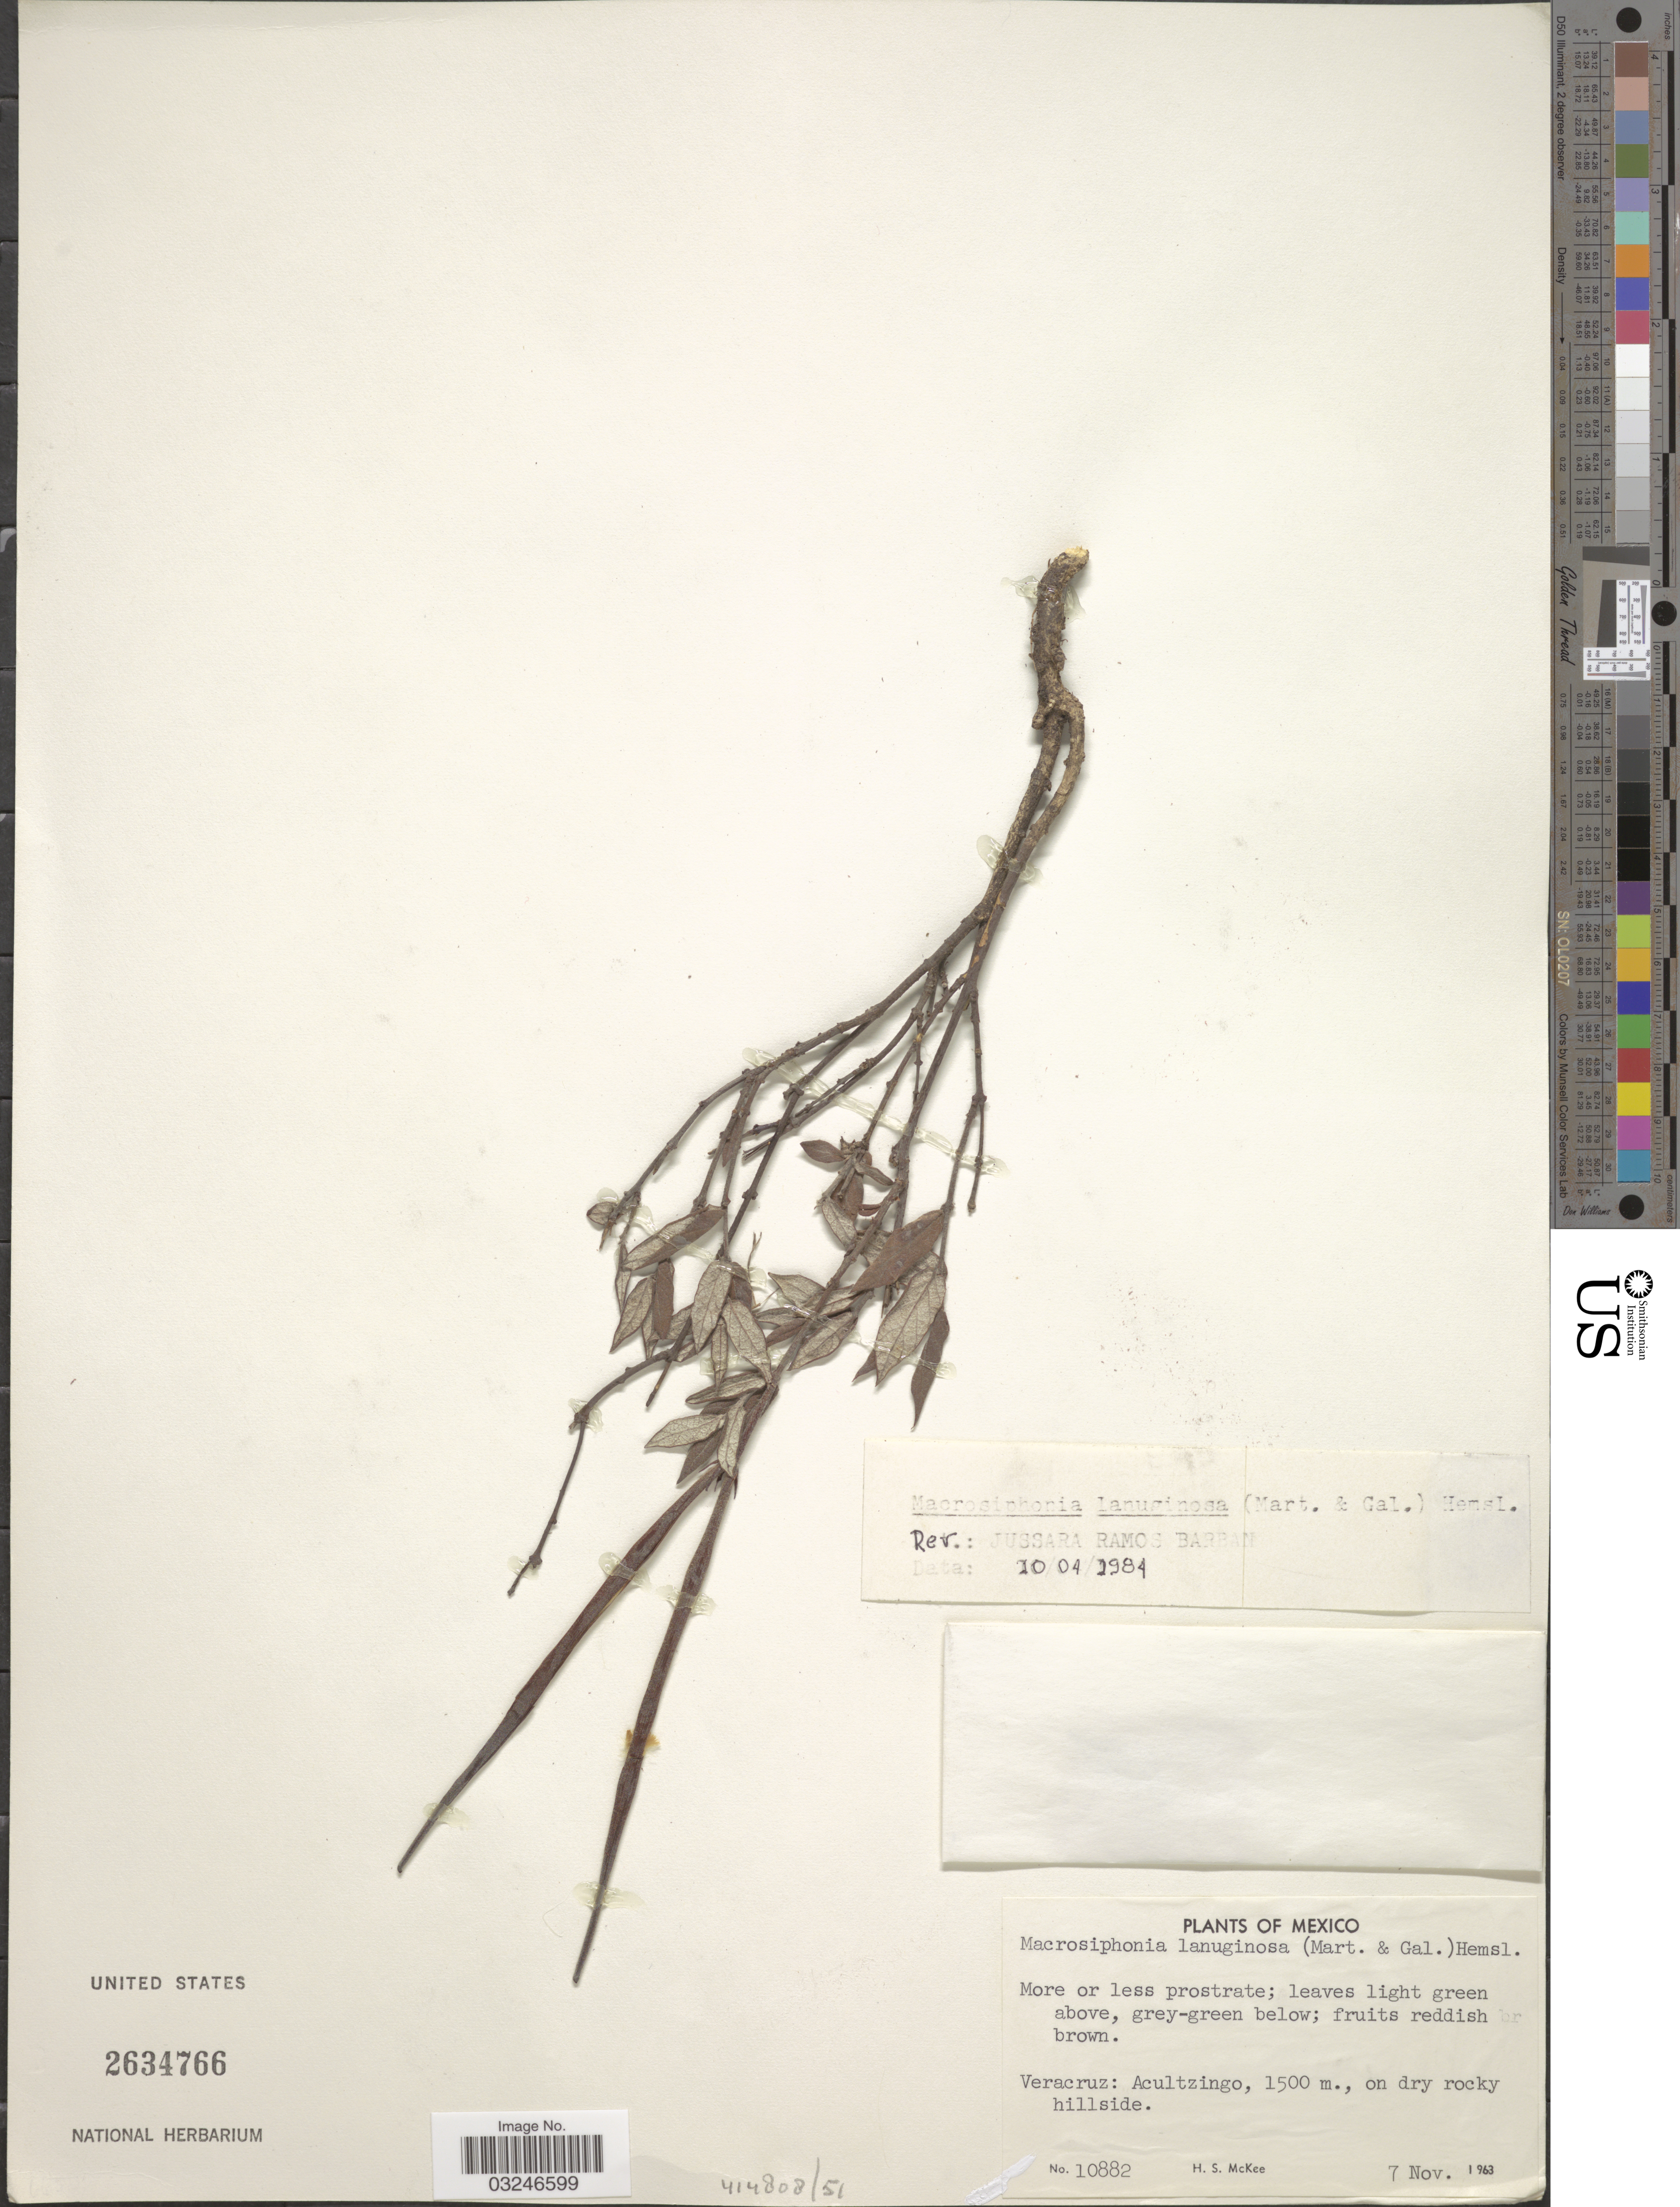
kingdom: Plantae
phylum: Tracheophyta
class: Magnoliopsida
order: Gentianales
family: Apocynaceae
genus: Macrosiphonia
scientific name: Macrosiphonia lanuginosa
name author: (M. Martens & Galeotti) Hemsl.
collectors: H. S. McKee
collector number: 10882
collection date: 1963-11-07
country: Mexico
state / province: Veracruz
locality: Veracruz: Acultzingo.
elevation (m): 1500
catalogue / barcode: US 2634766